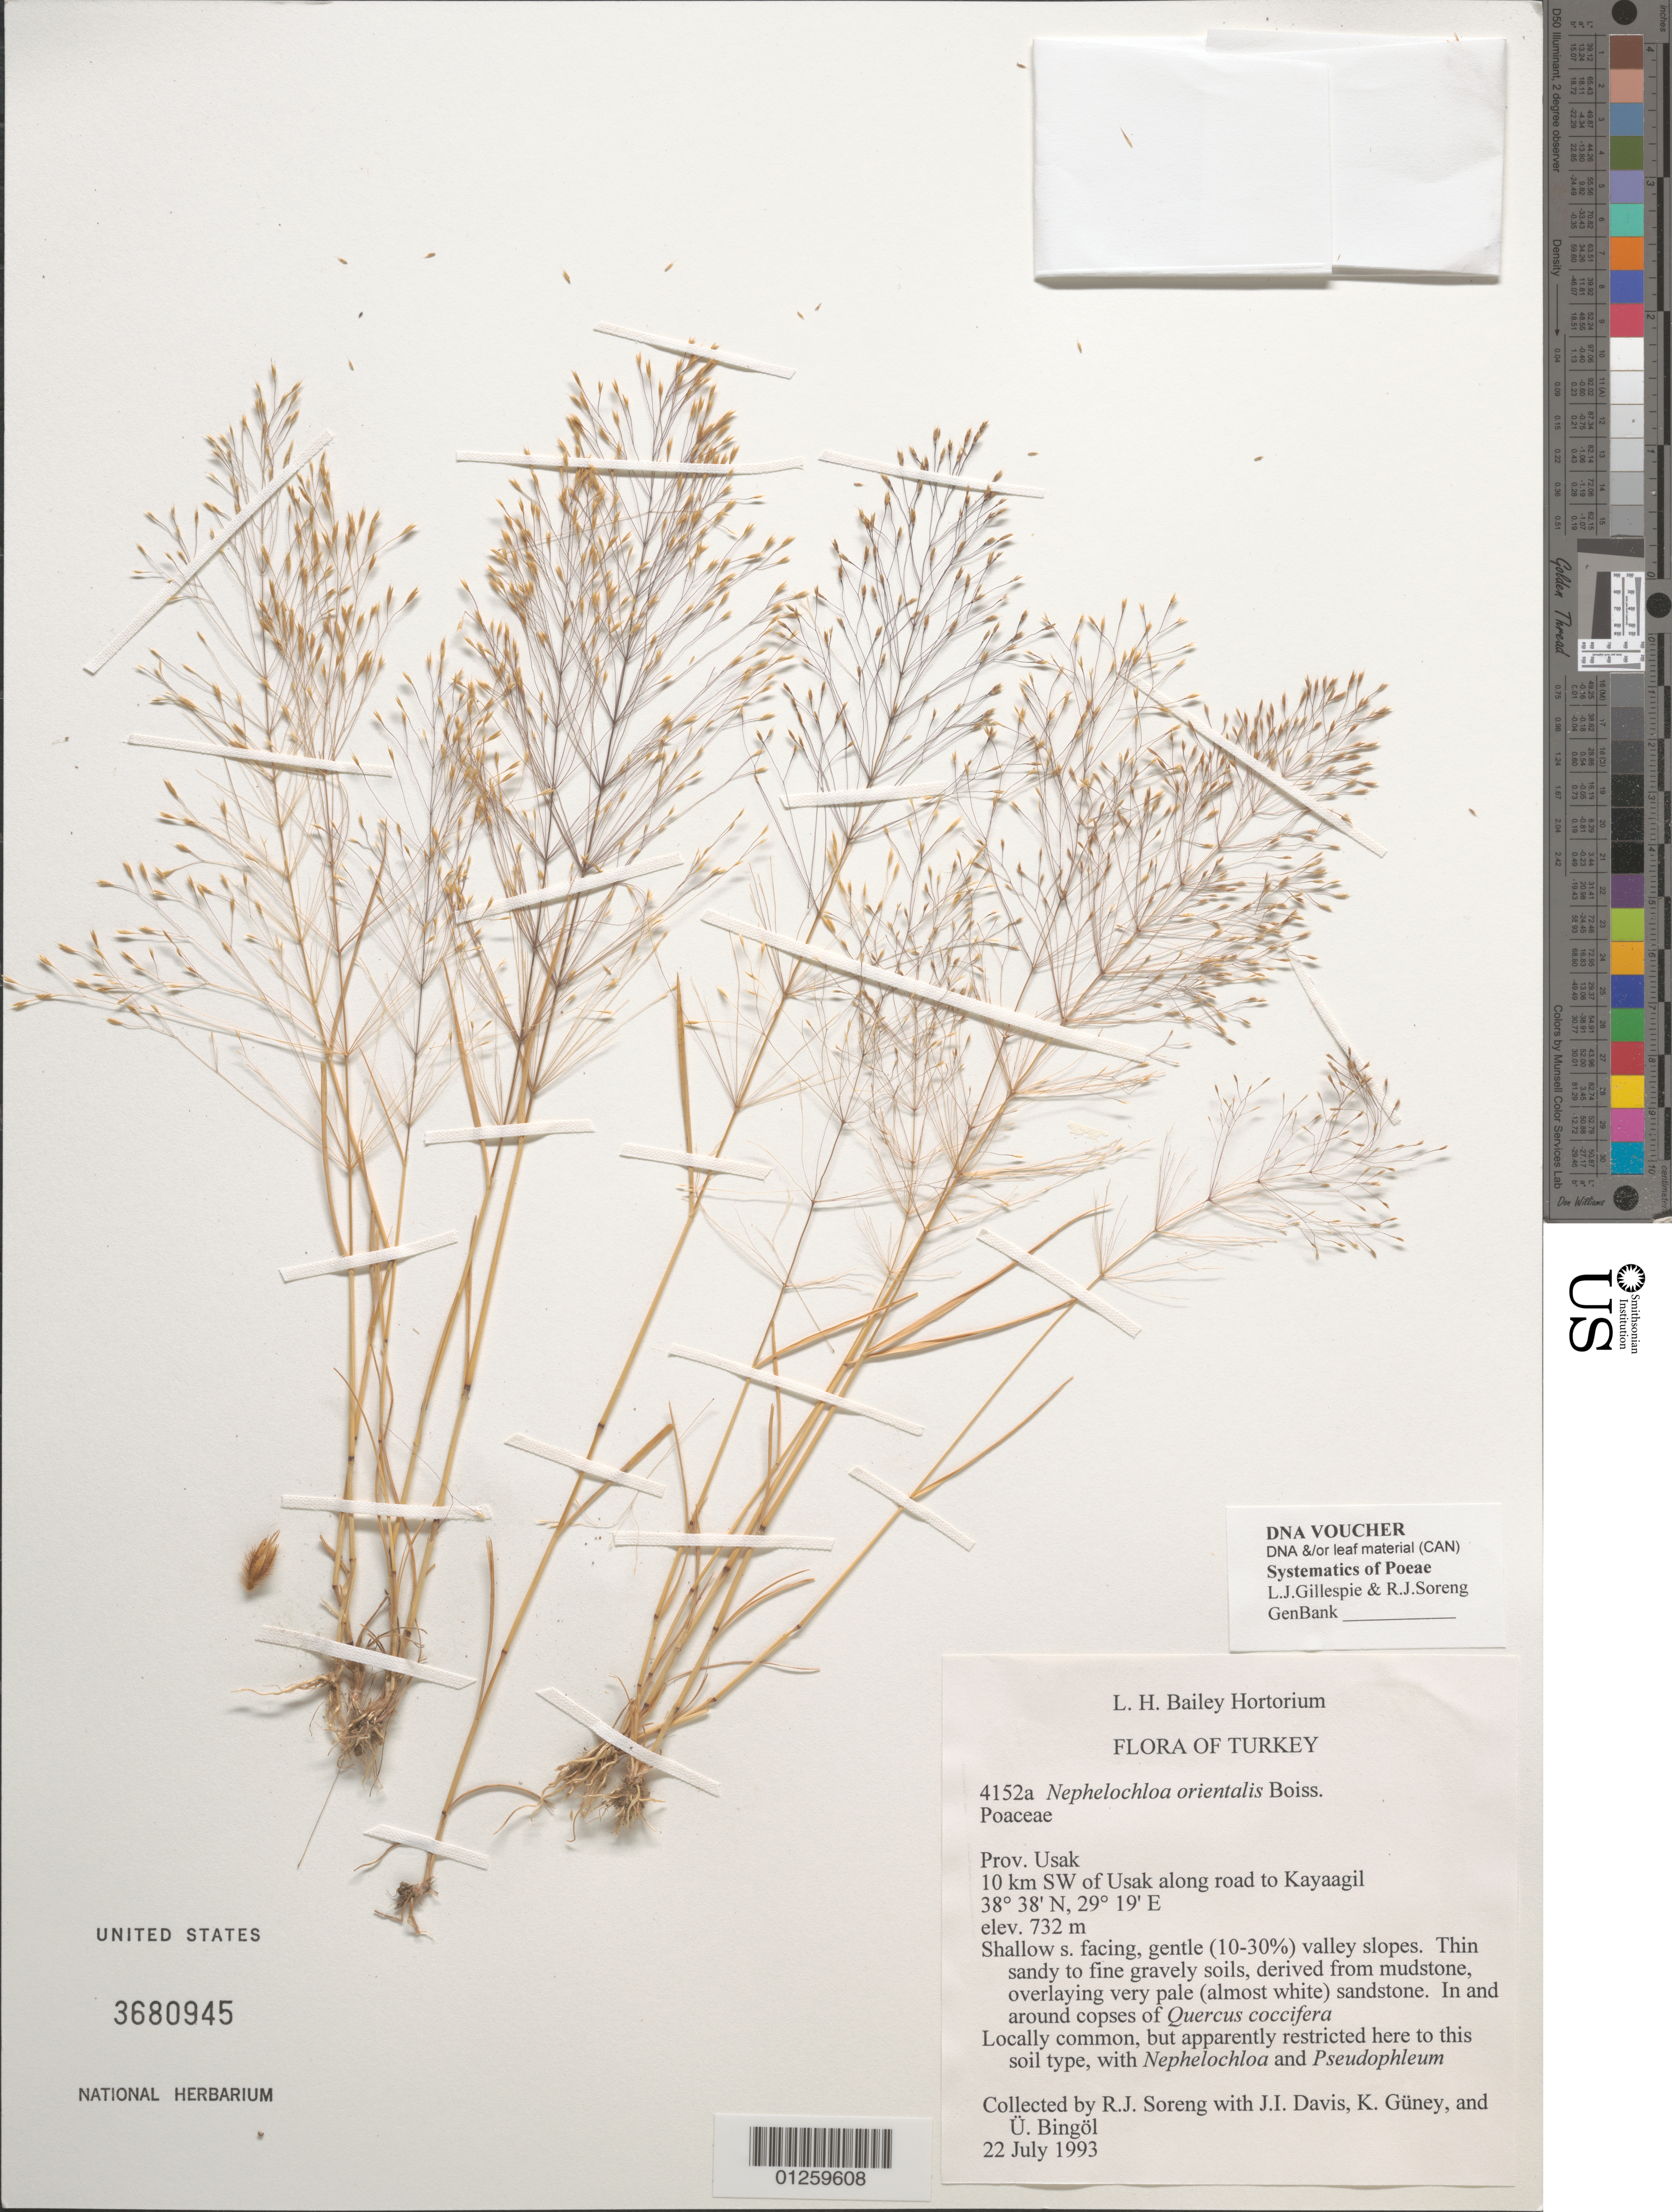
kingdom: Plantae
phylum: Tracheophyta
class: Liliopsida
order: Poales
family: Poaceae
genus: Nephelochloa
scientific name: Nephelochloa orientalis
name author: Boiss.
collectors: R. J. Soreng, J. I. Davis, U. Bingol & K. Guney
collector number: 4152-a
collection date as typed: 22 Jul 1993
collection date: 1993-07-22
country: Turkey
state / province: Usak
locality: WSW of Usak ca 7 km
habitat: Quercus coccinea, Sth exp. Gentle slopes, sandy fine gravely soils from mudstone, overlaying very pale sandstone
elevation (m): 732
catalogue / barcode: US 3680945